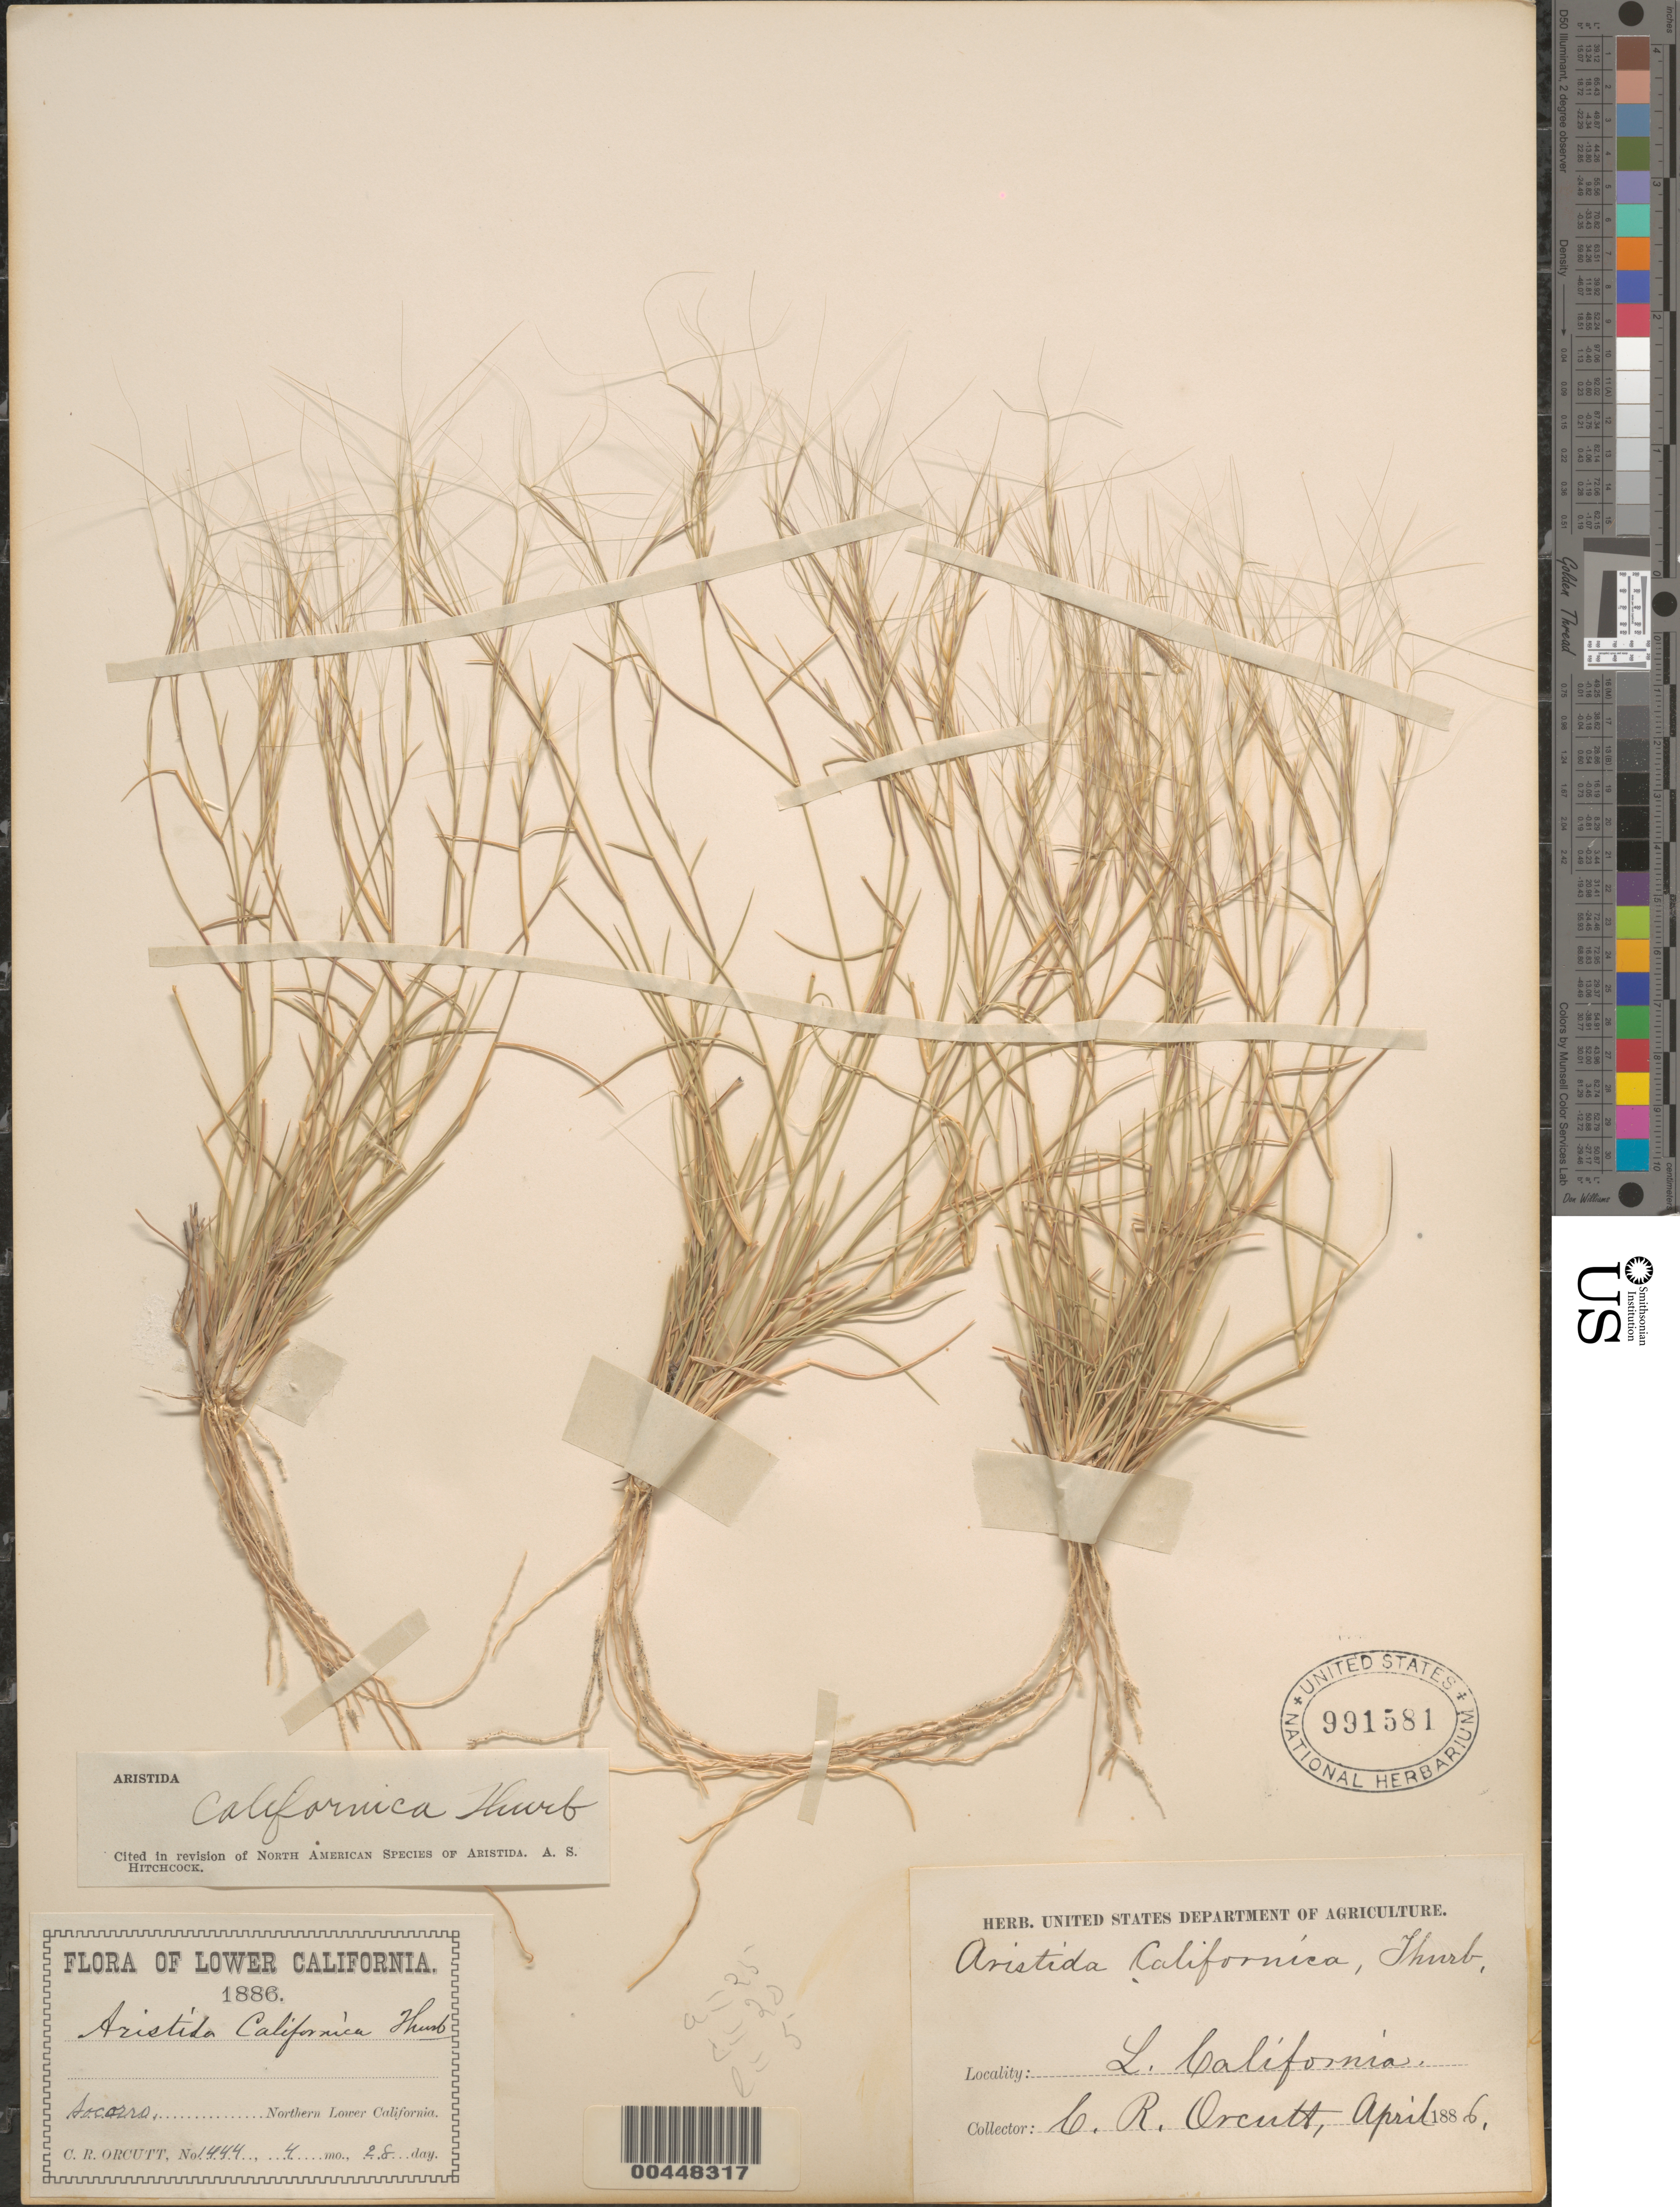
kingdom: Plantae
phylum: Tracheophyta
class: Liliopsida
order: Poales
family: Poaceae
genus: Aristida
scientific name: Aristida californica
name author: Thurb. in S. Watson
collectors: C. R. Orcutt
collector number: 1444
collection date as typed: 28 Apr 1886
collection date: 1886-04-28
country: Mexico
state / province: Baja California Norte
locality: Socorro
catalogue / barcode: US 991581